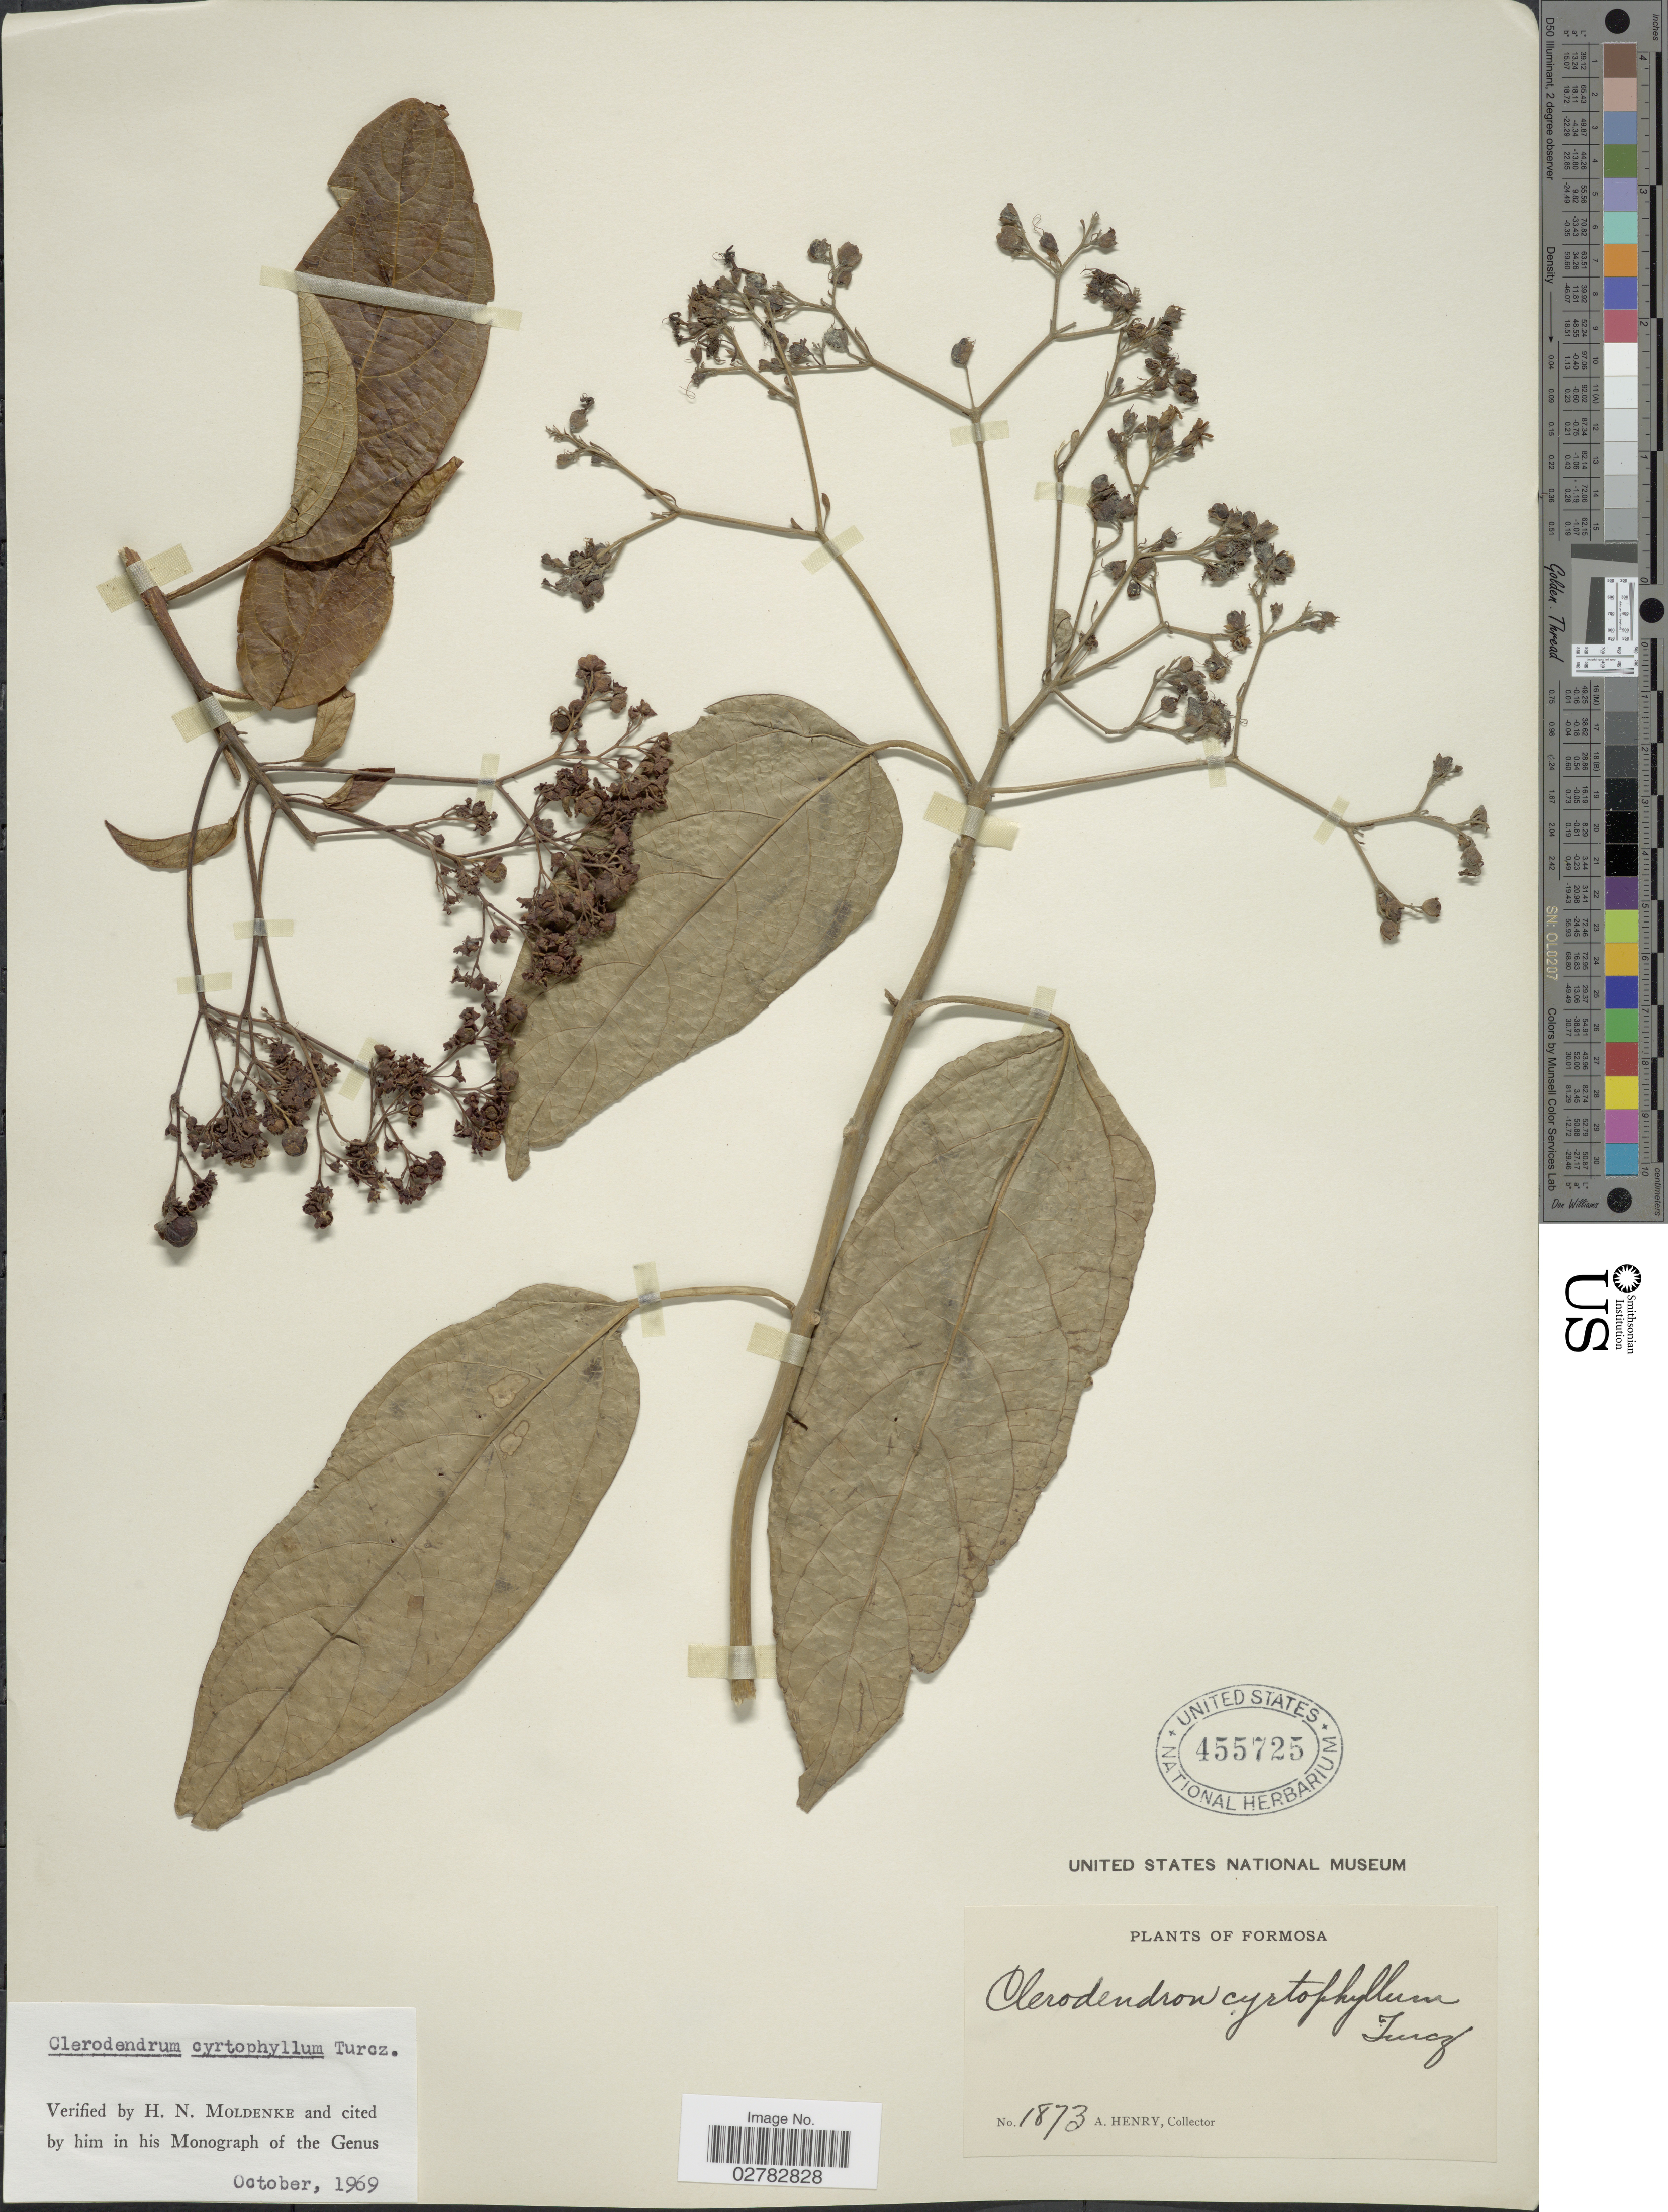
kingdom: Plantae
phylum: Tracheophyta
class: Magnoliopsida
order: Lamiales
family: Lamiaceae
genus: Clerodendrum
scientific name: Clerodendrum cyrtophyllum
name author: Turcz.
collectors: A. Henry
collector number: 1873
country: Taiwan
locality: Formosa.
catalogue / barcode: US 455725